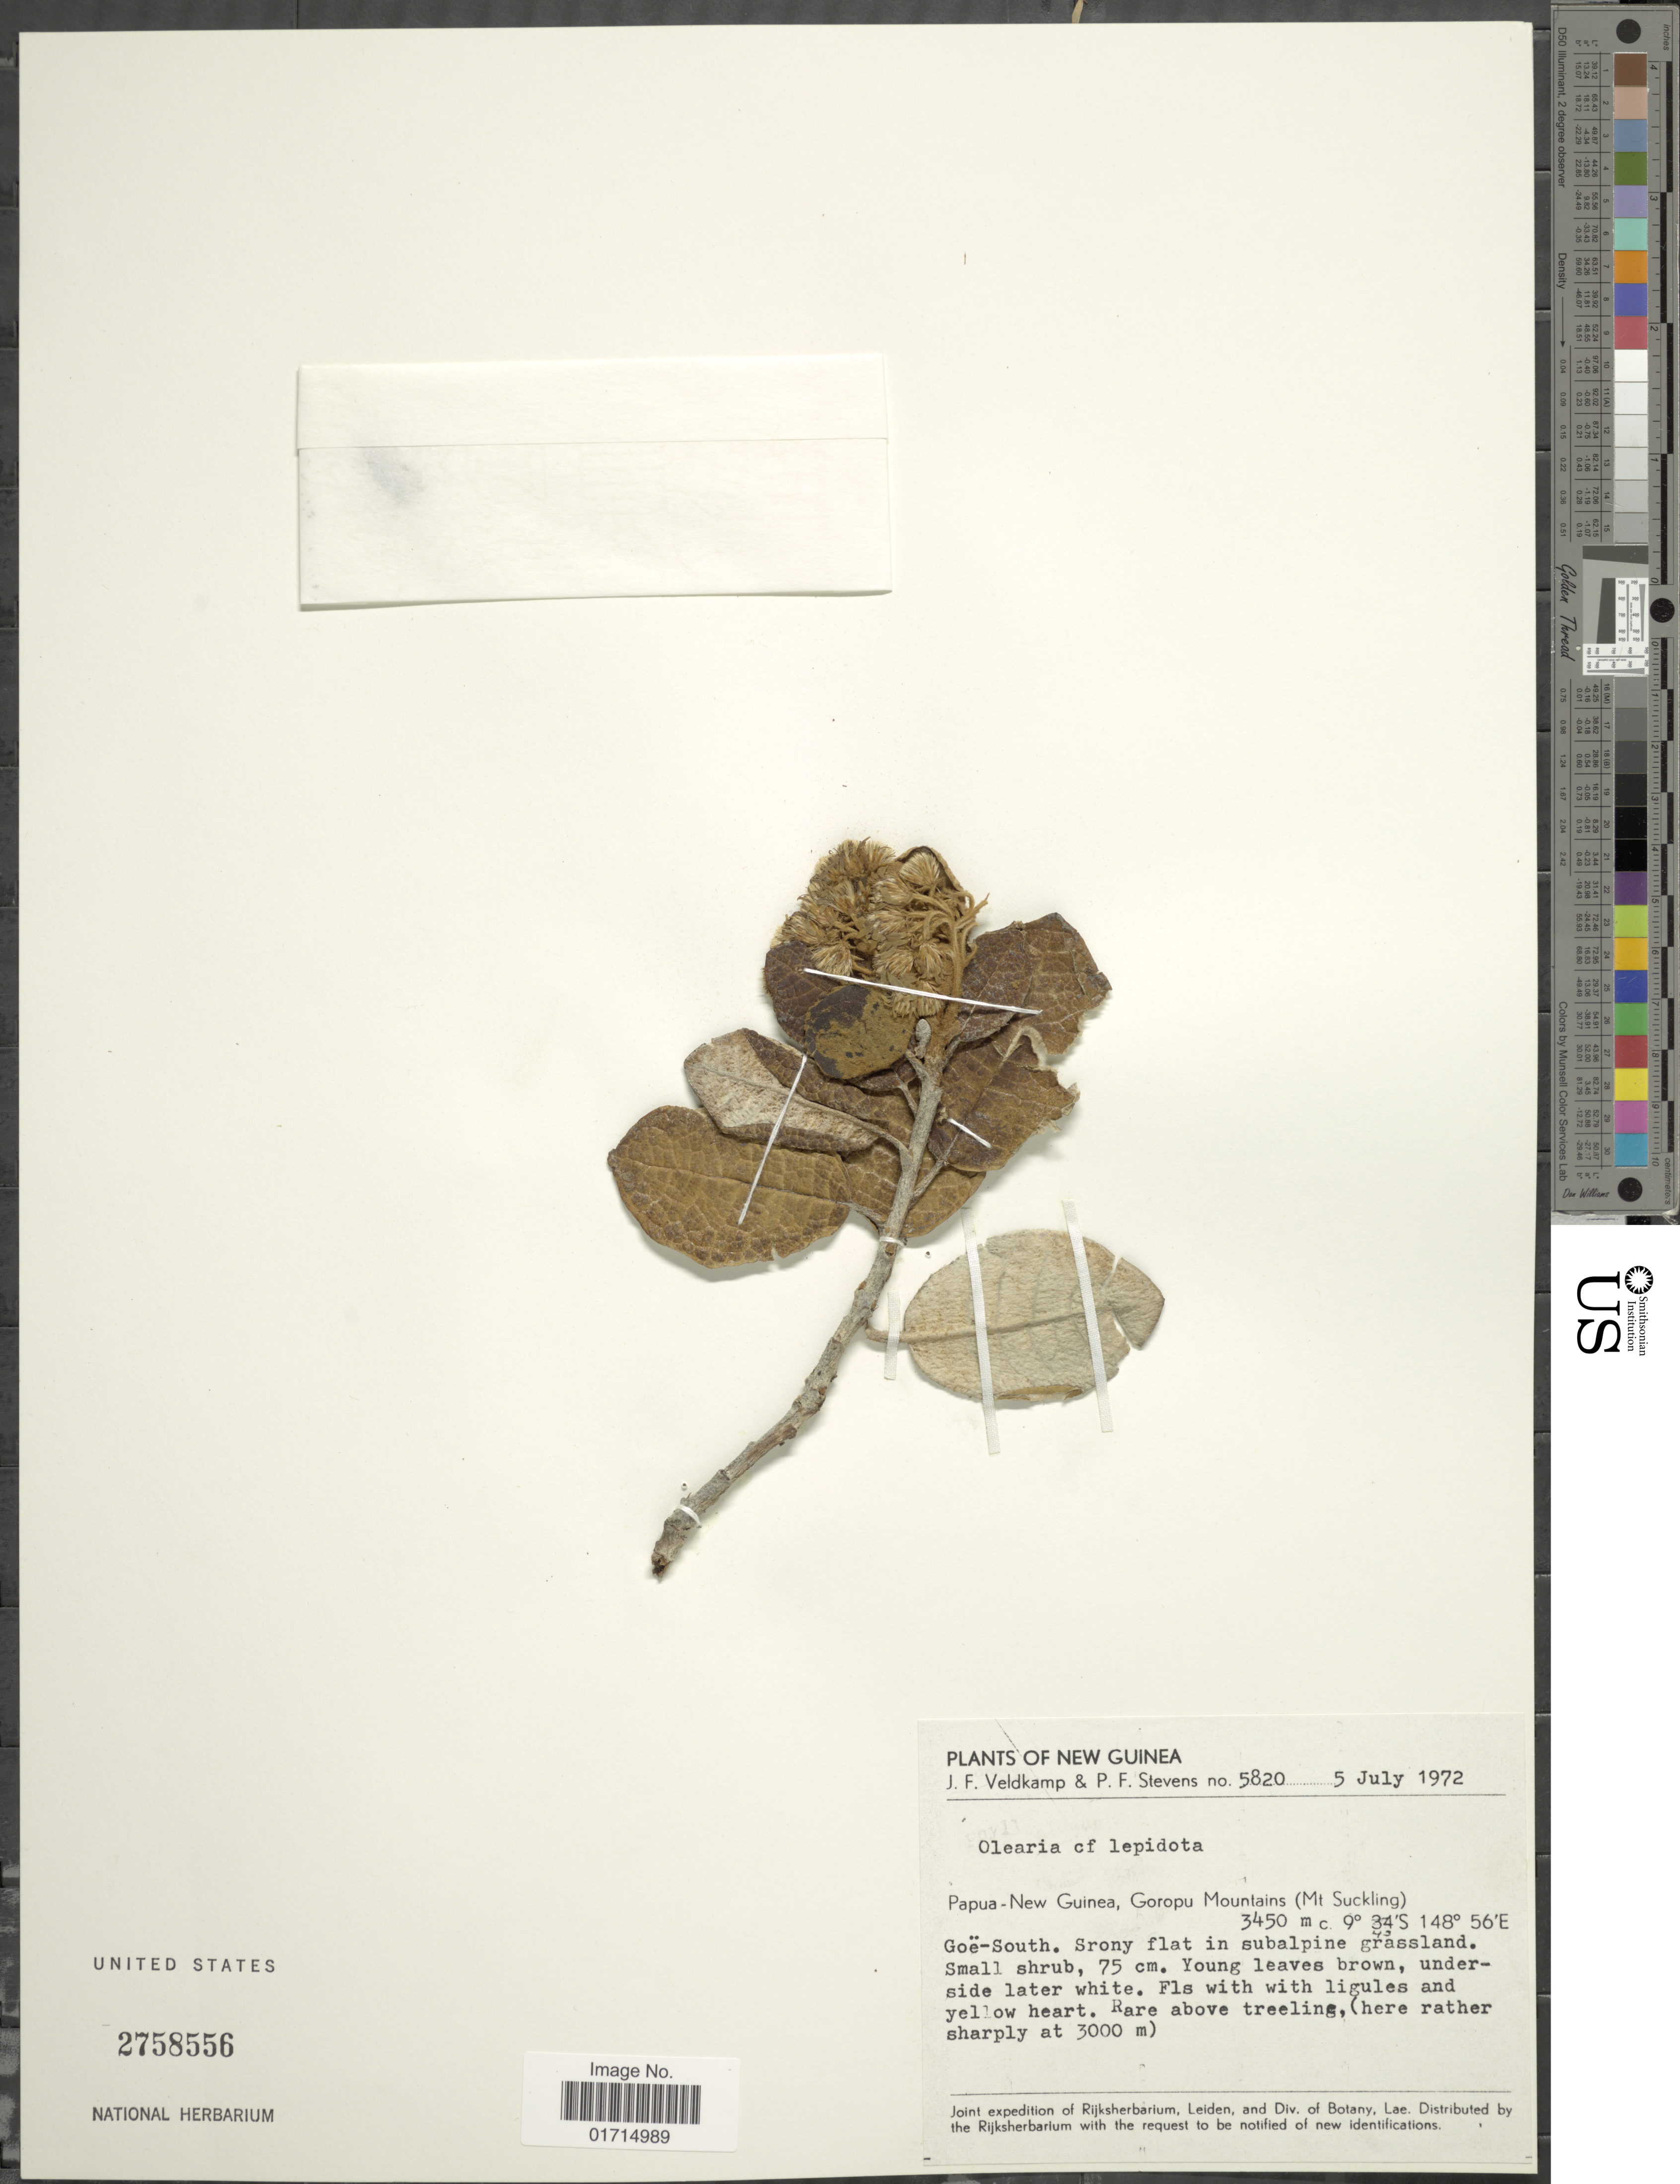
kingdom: Plantae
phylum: Tracheophyta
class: Magnoliopsida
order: Asterales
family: Asteraceae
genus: Olearia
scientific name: Olearia lepidota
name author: Mattf.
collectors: J. F. Veldkamp & P. F. Stevens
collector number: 5820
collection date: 1972-07-05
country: Papua New Guinea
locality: Papua-New Guinea, Goropu Mountains (Mt Suckling). Goe-South. Srony flat in subalpine grassland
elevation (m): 3000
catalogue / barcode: US 2758556